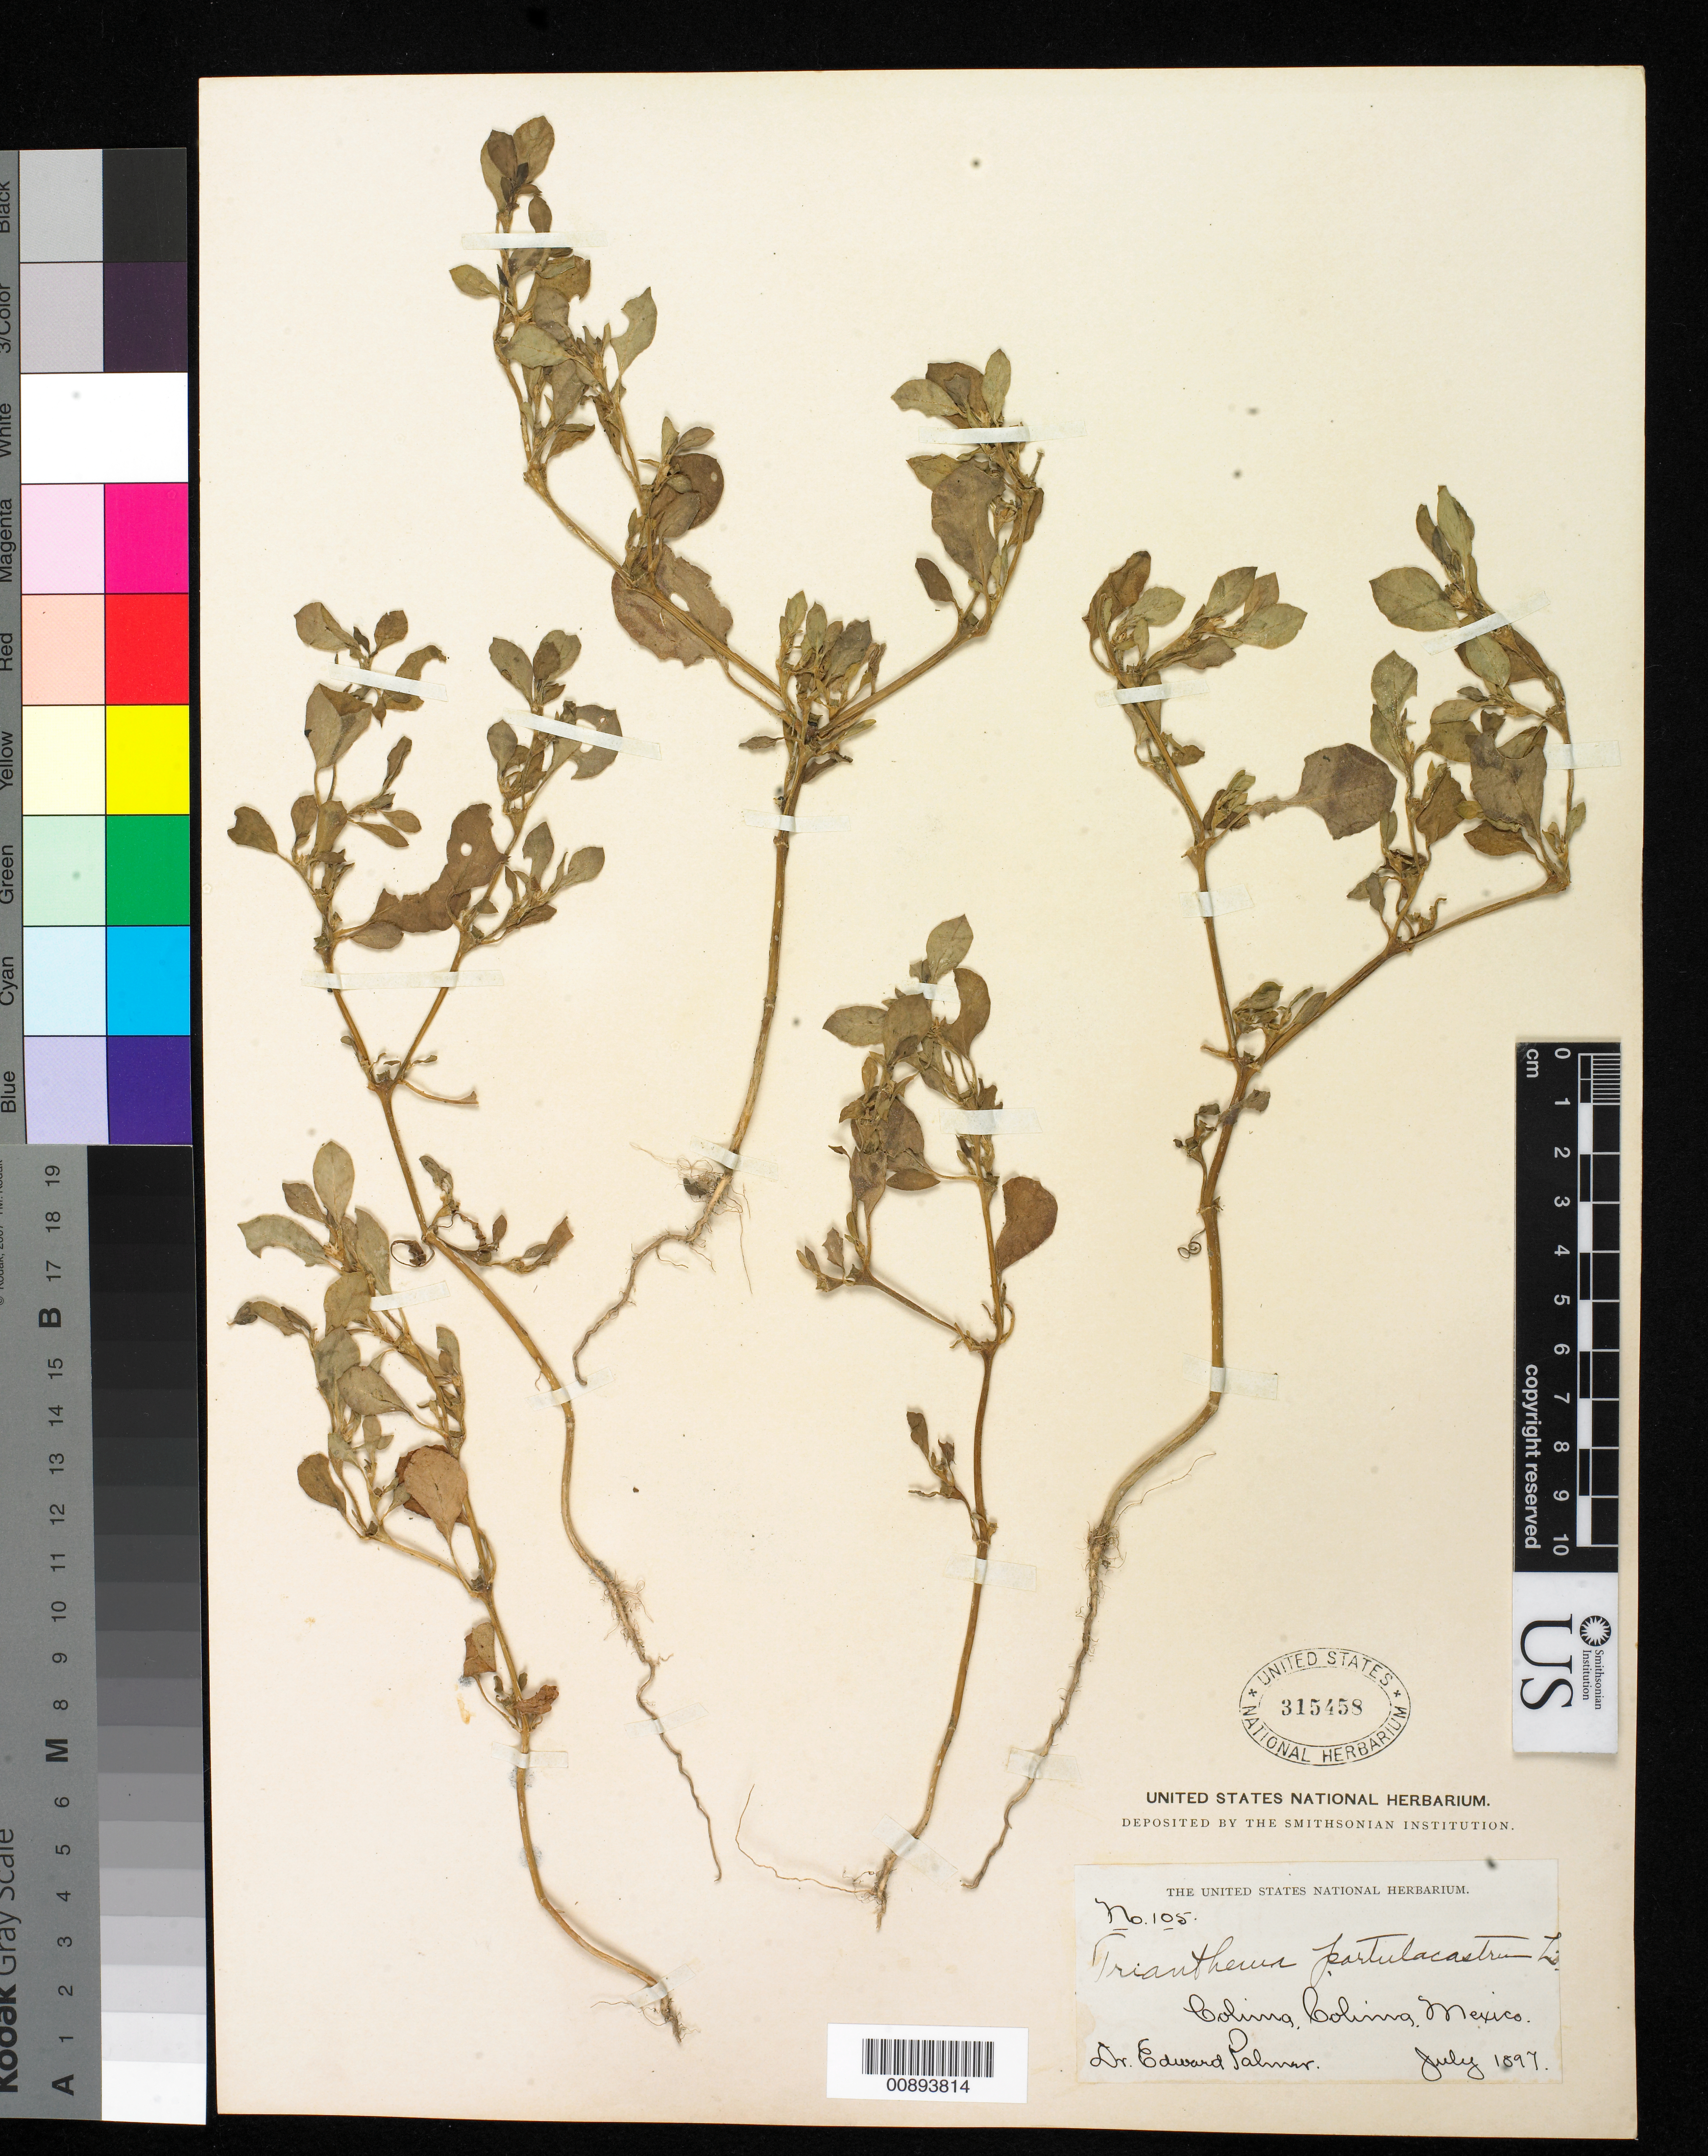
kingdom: Plantae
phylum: Tracheophyta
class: Magnoliopsida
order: Caryophyllales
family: Aizoaceae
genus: Trianthema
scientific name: Trianthema portulacastrum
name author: L.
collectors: E. Palmer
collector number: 105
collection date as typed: Jul 1897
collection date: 1897-07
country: Mexico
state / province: Colima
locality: Colima, Colima.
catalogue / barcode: US 315458